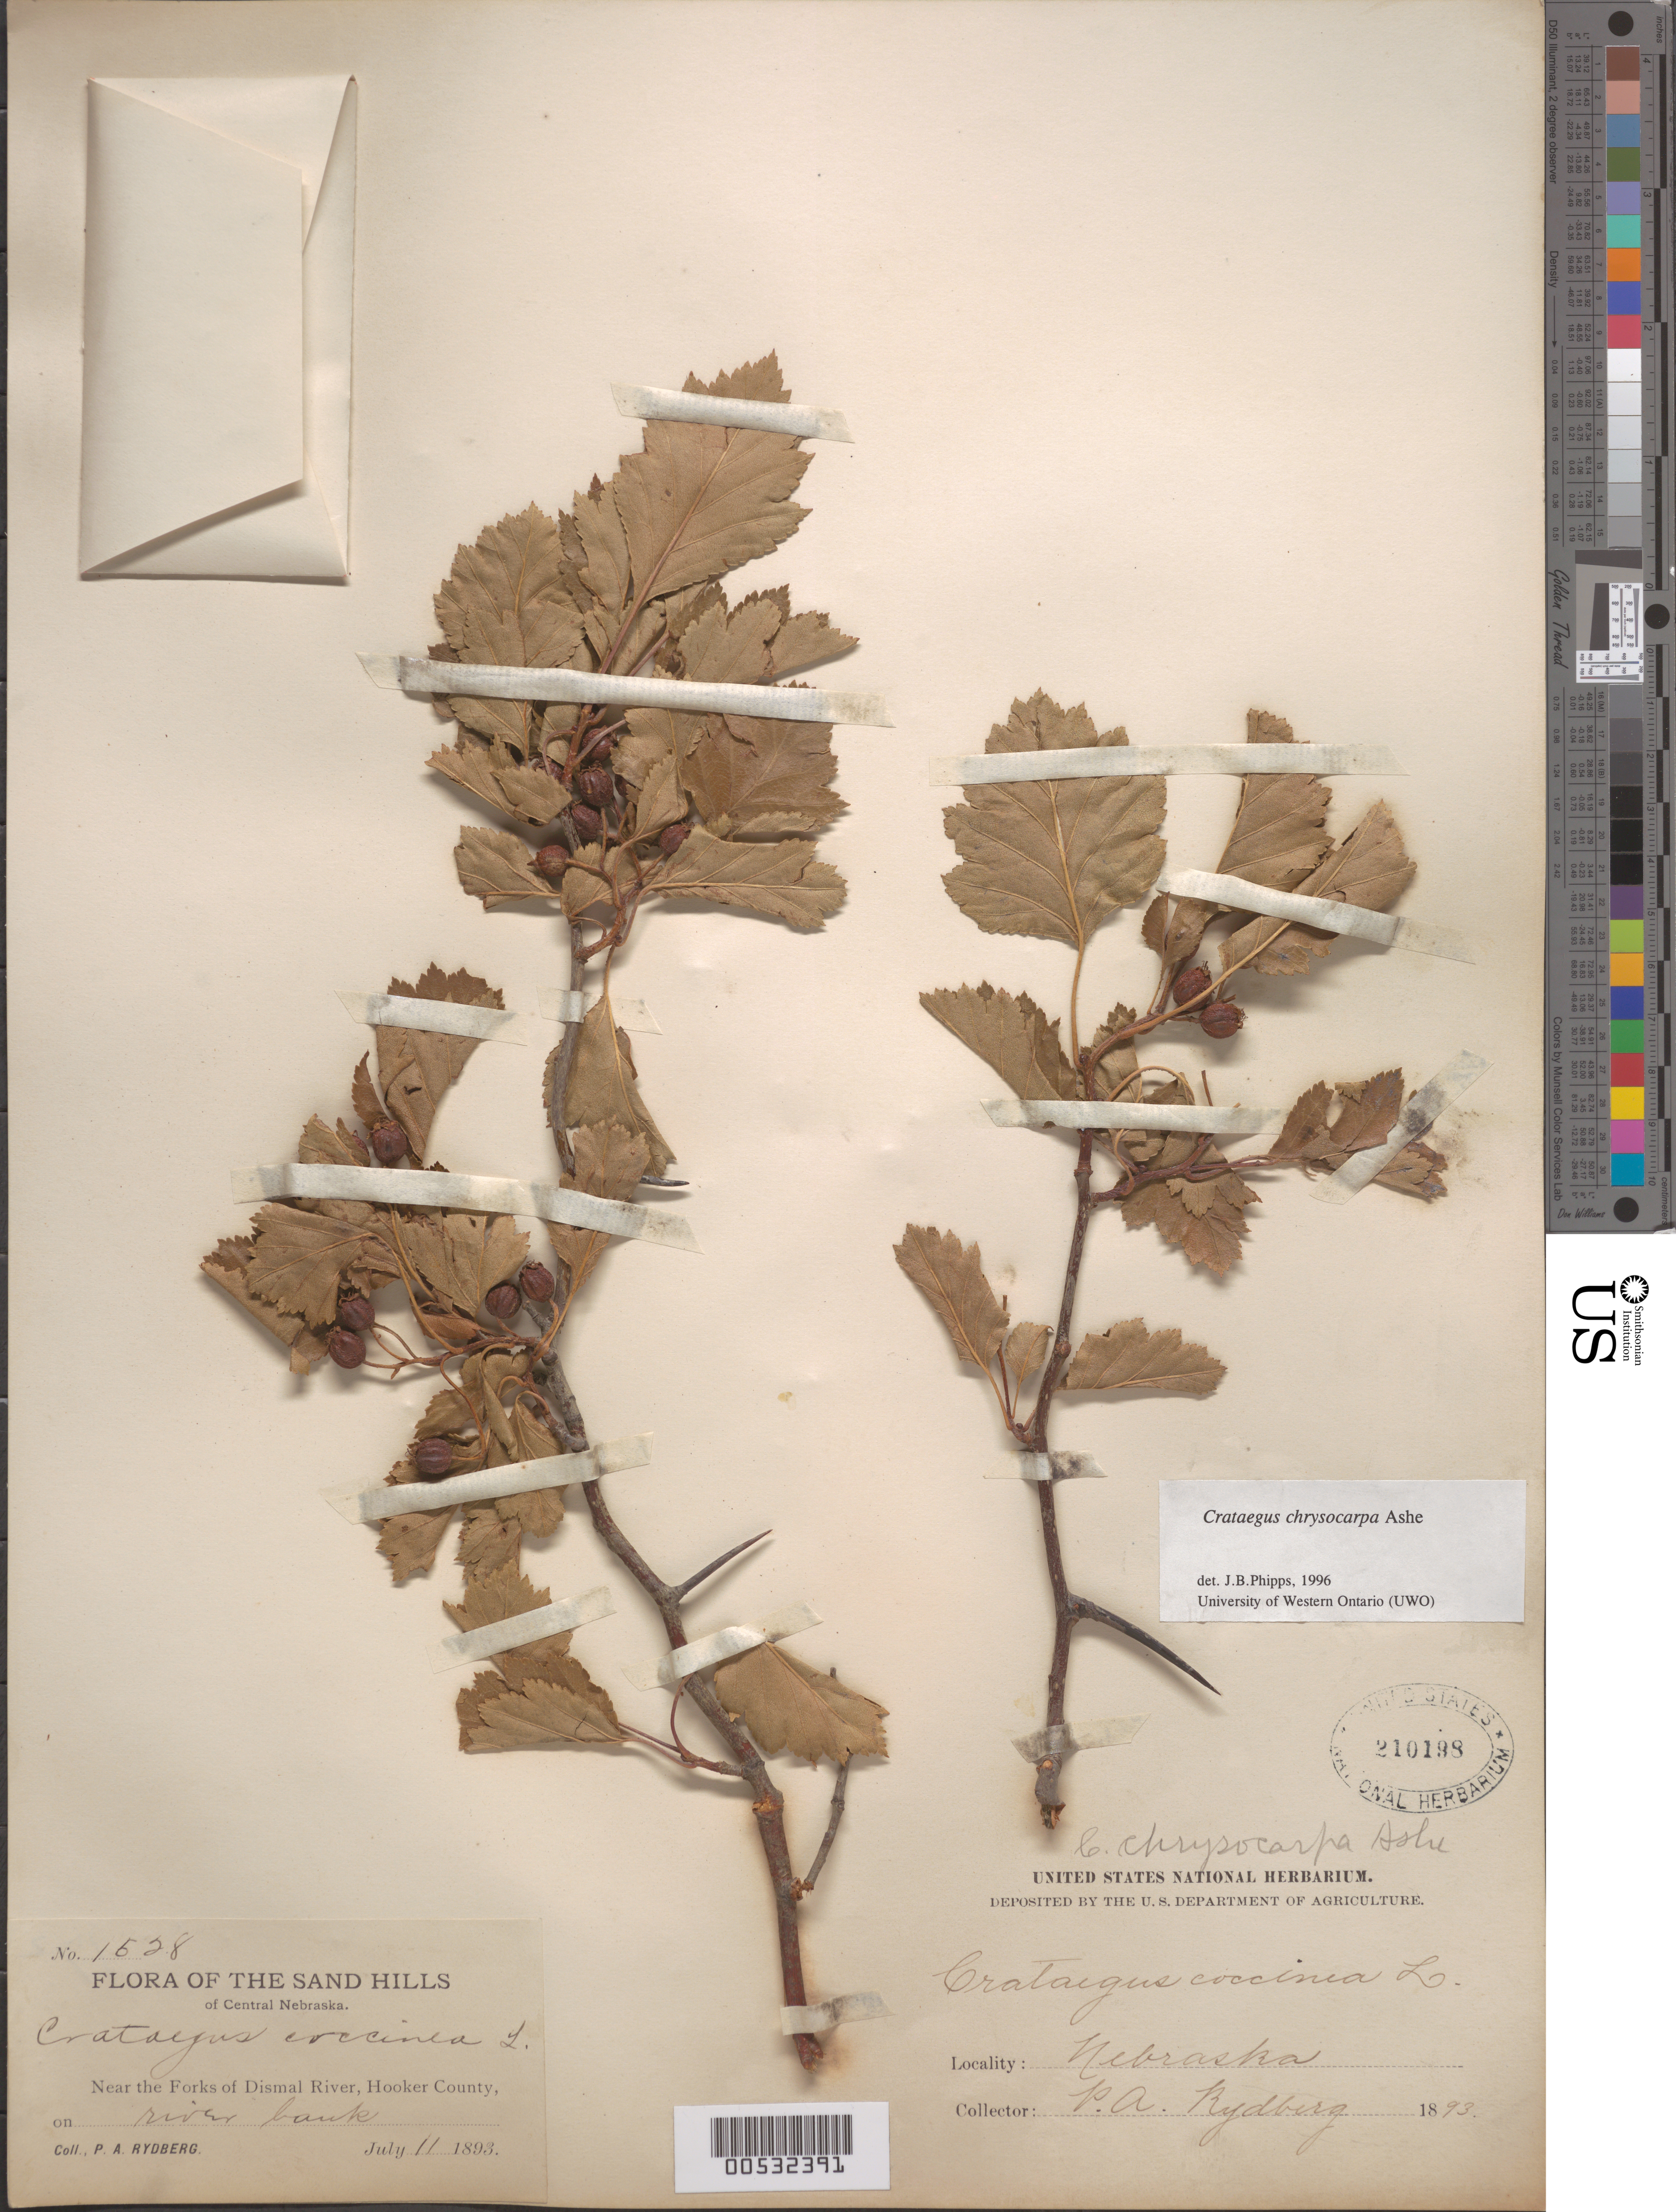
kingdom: Plantae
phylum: Tracheophyta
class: Magnoliopsida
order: Rosales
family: Rosaceae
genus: Crataegus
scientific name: Crataegus chrysocarpa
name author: Ashe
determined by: Phipps, James B., (UWO), University of Western Ontario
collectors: P. A. Rydberg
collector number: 1528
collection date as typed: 11 Jul 1893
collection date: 1893-07-11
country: United States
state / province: Nebraska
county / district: Hooker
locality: Near the Forks of the Dismal River. Sand Hills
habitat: River bank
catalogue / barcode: US 210198